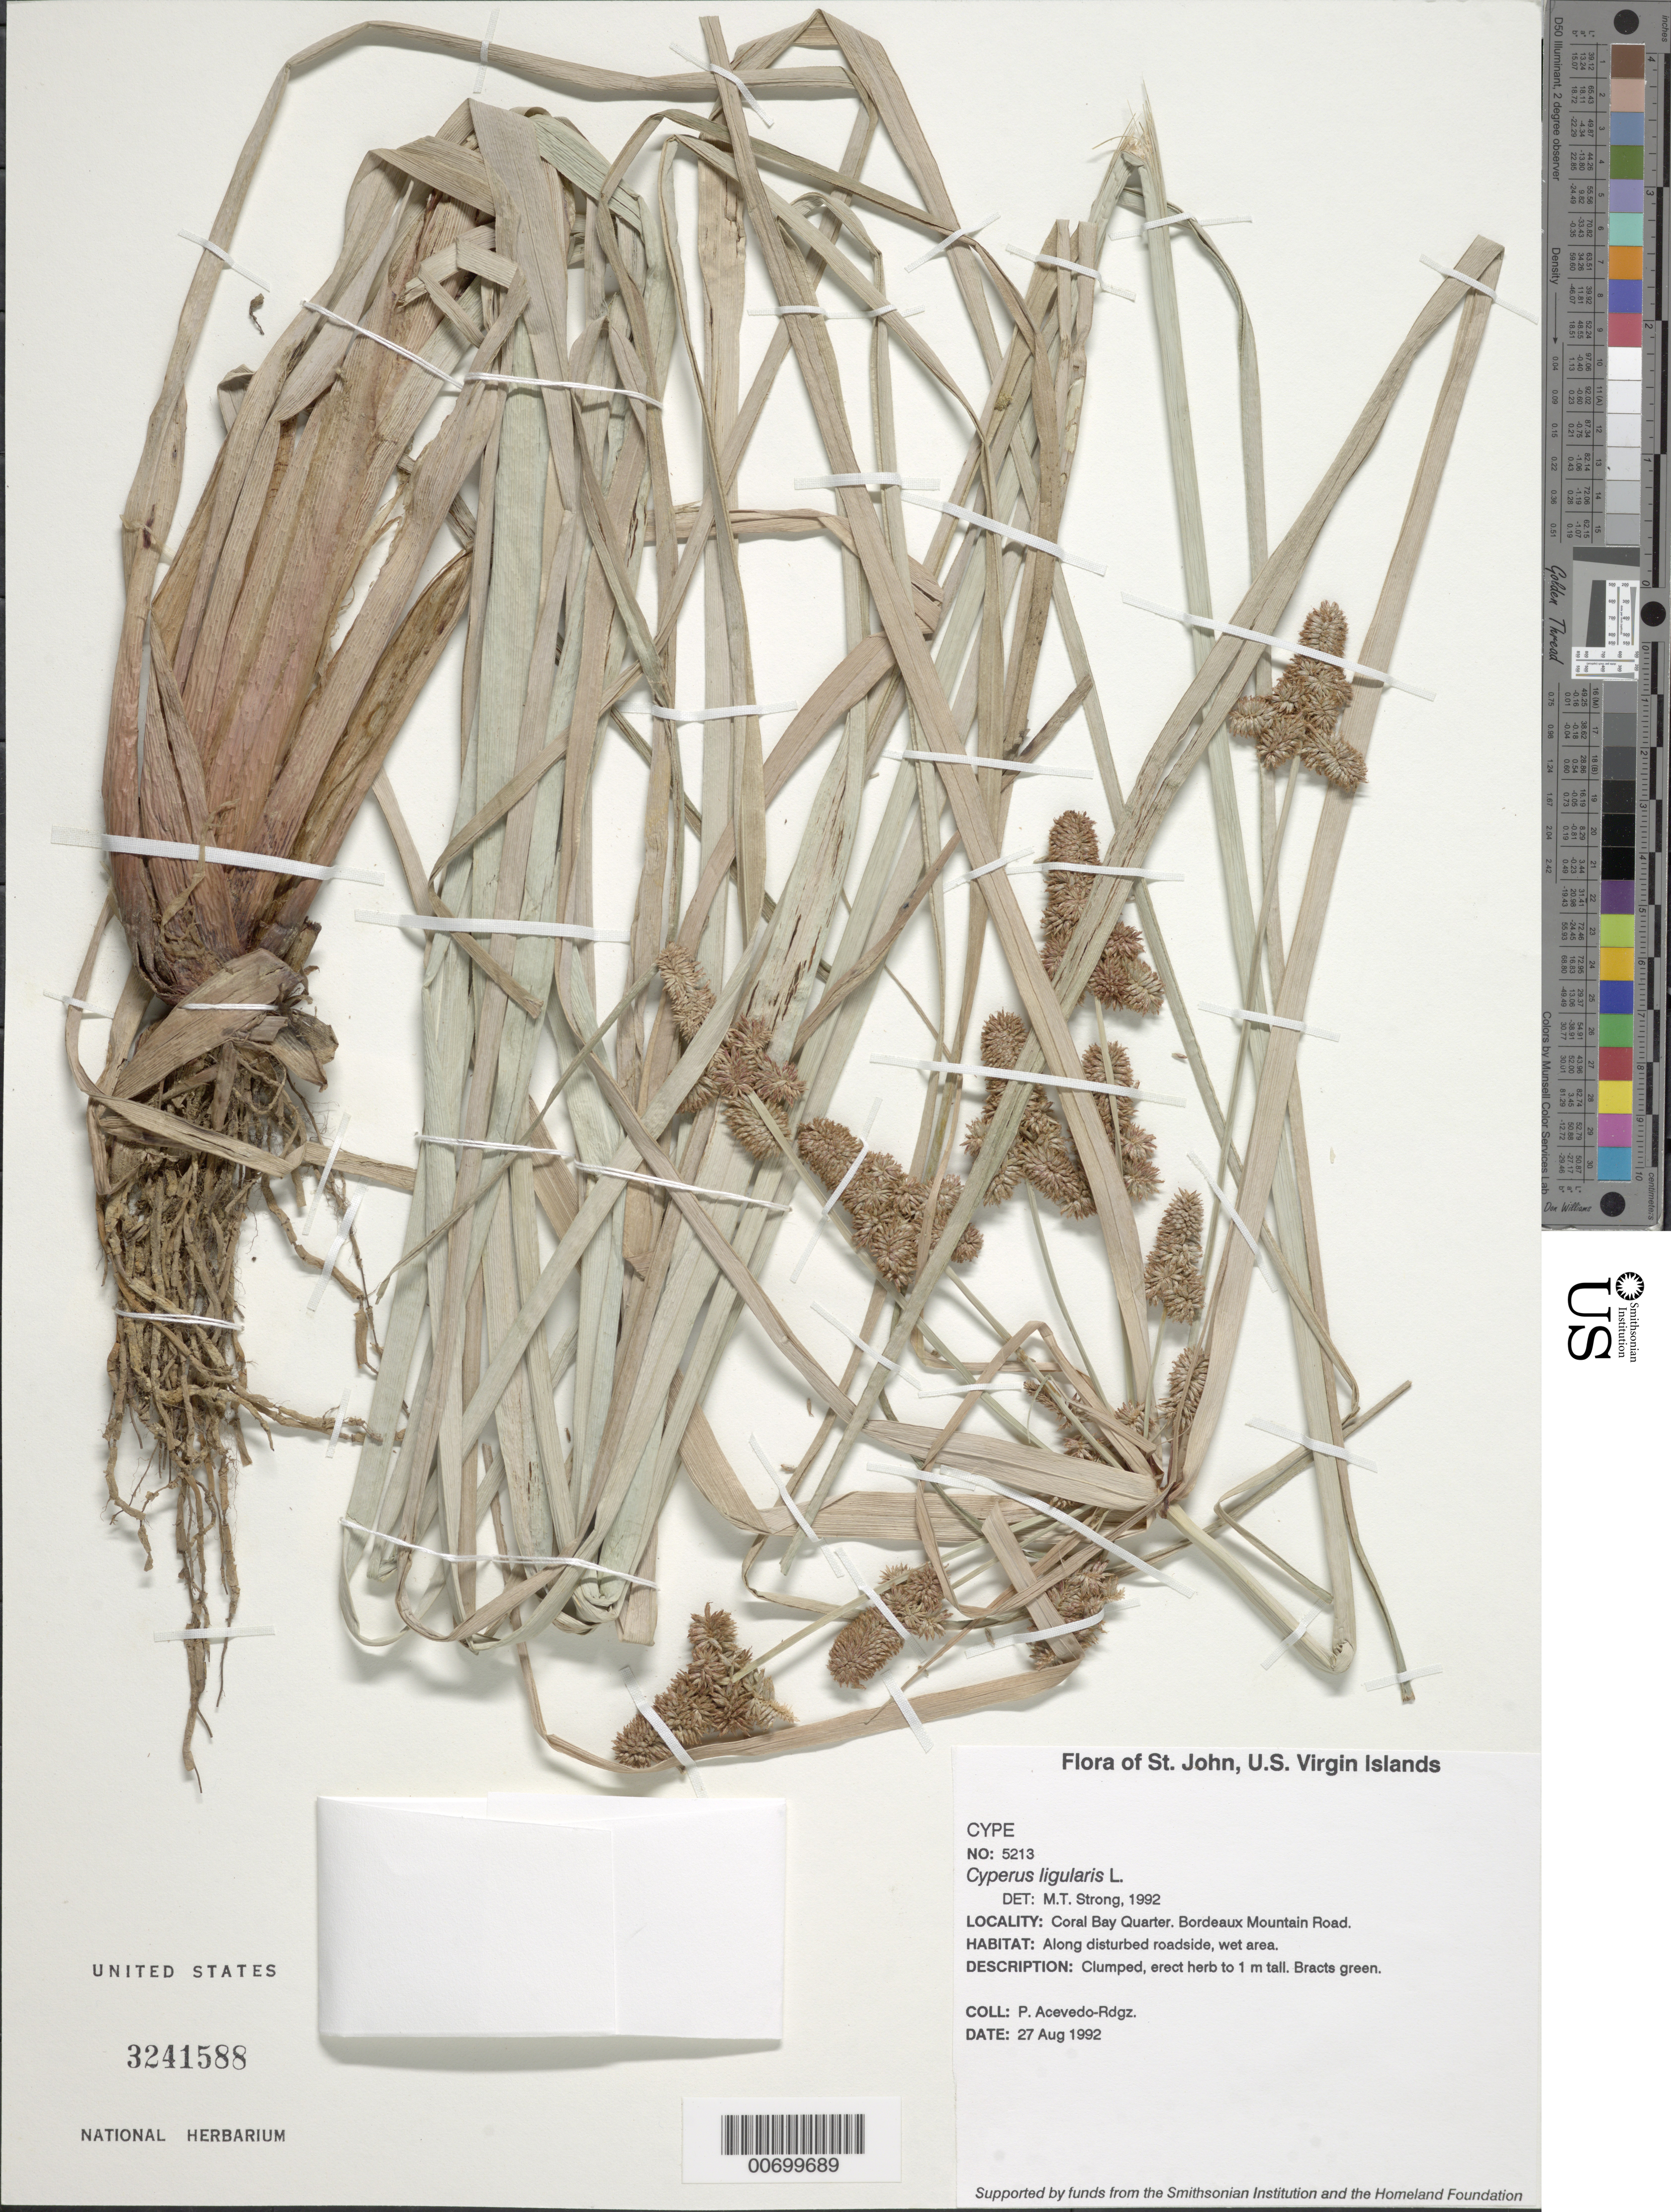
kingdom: Plantae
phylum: Tracheophyta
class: Liliopsida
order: Poales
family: Cyperaceae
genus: Cyperus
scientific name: Cyperus ligularis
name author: L.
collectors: P. Acevedo-Rodr.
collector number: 5213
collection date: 1992-08-27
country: U.S. Virgin Islands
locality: St. John, U.S. Virgin Islands, Coral Bay Quarter, Bordeaux Mountain Road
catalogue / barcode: US 3241588